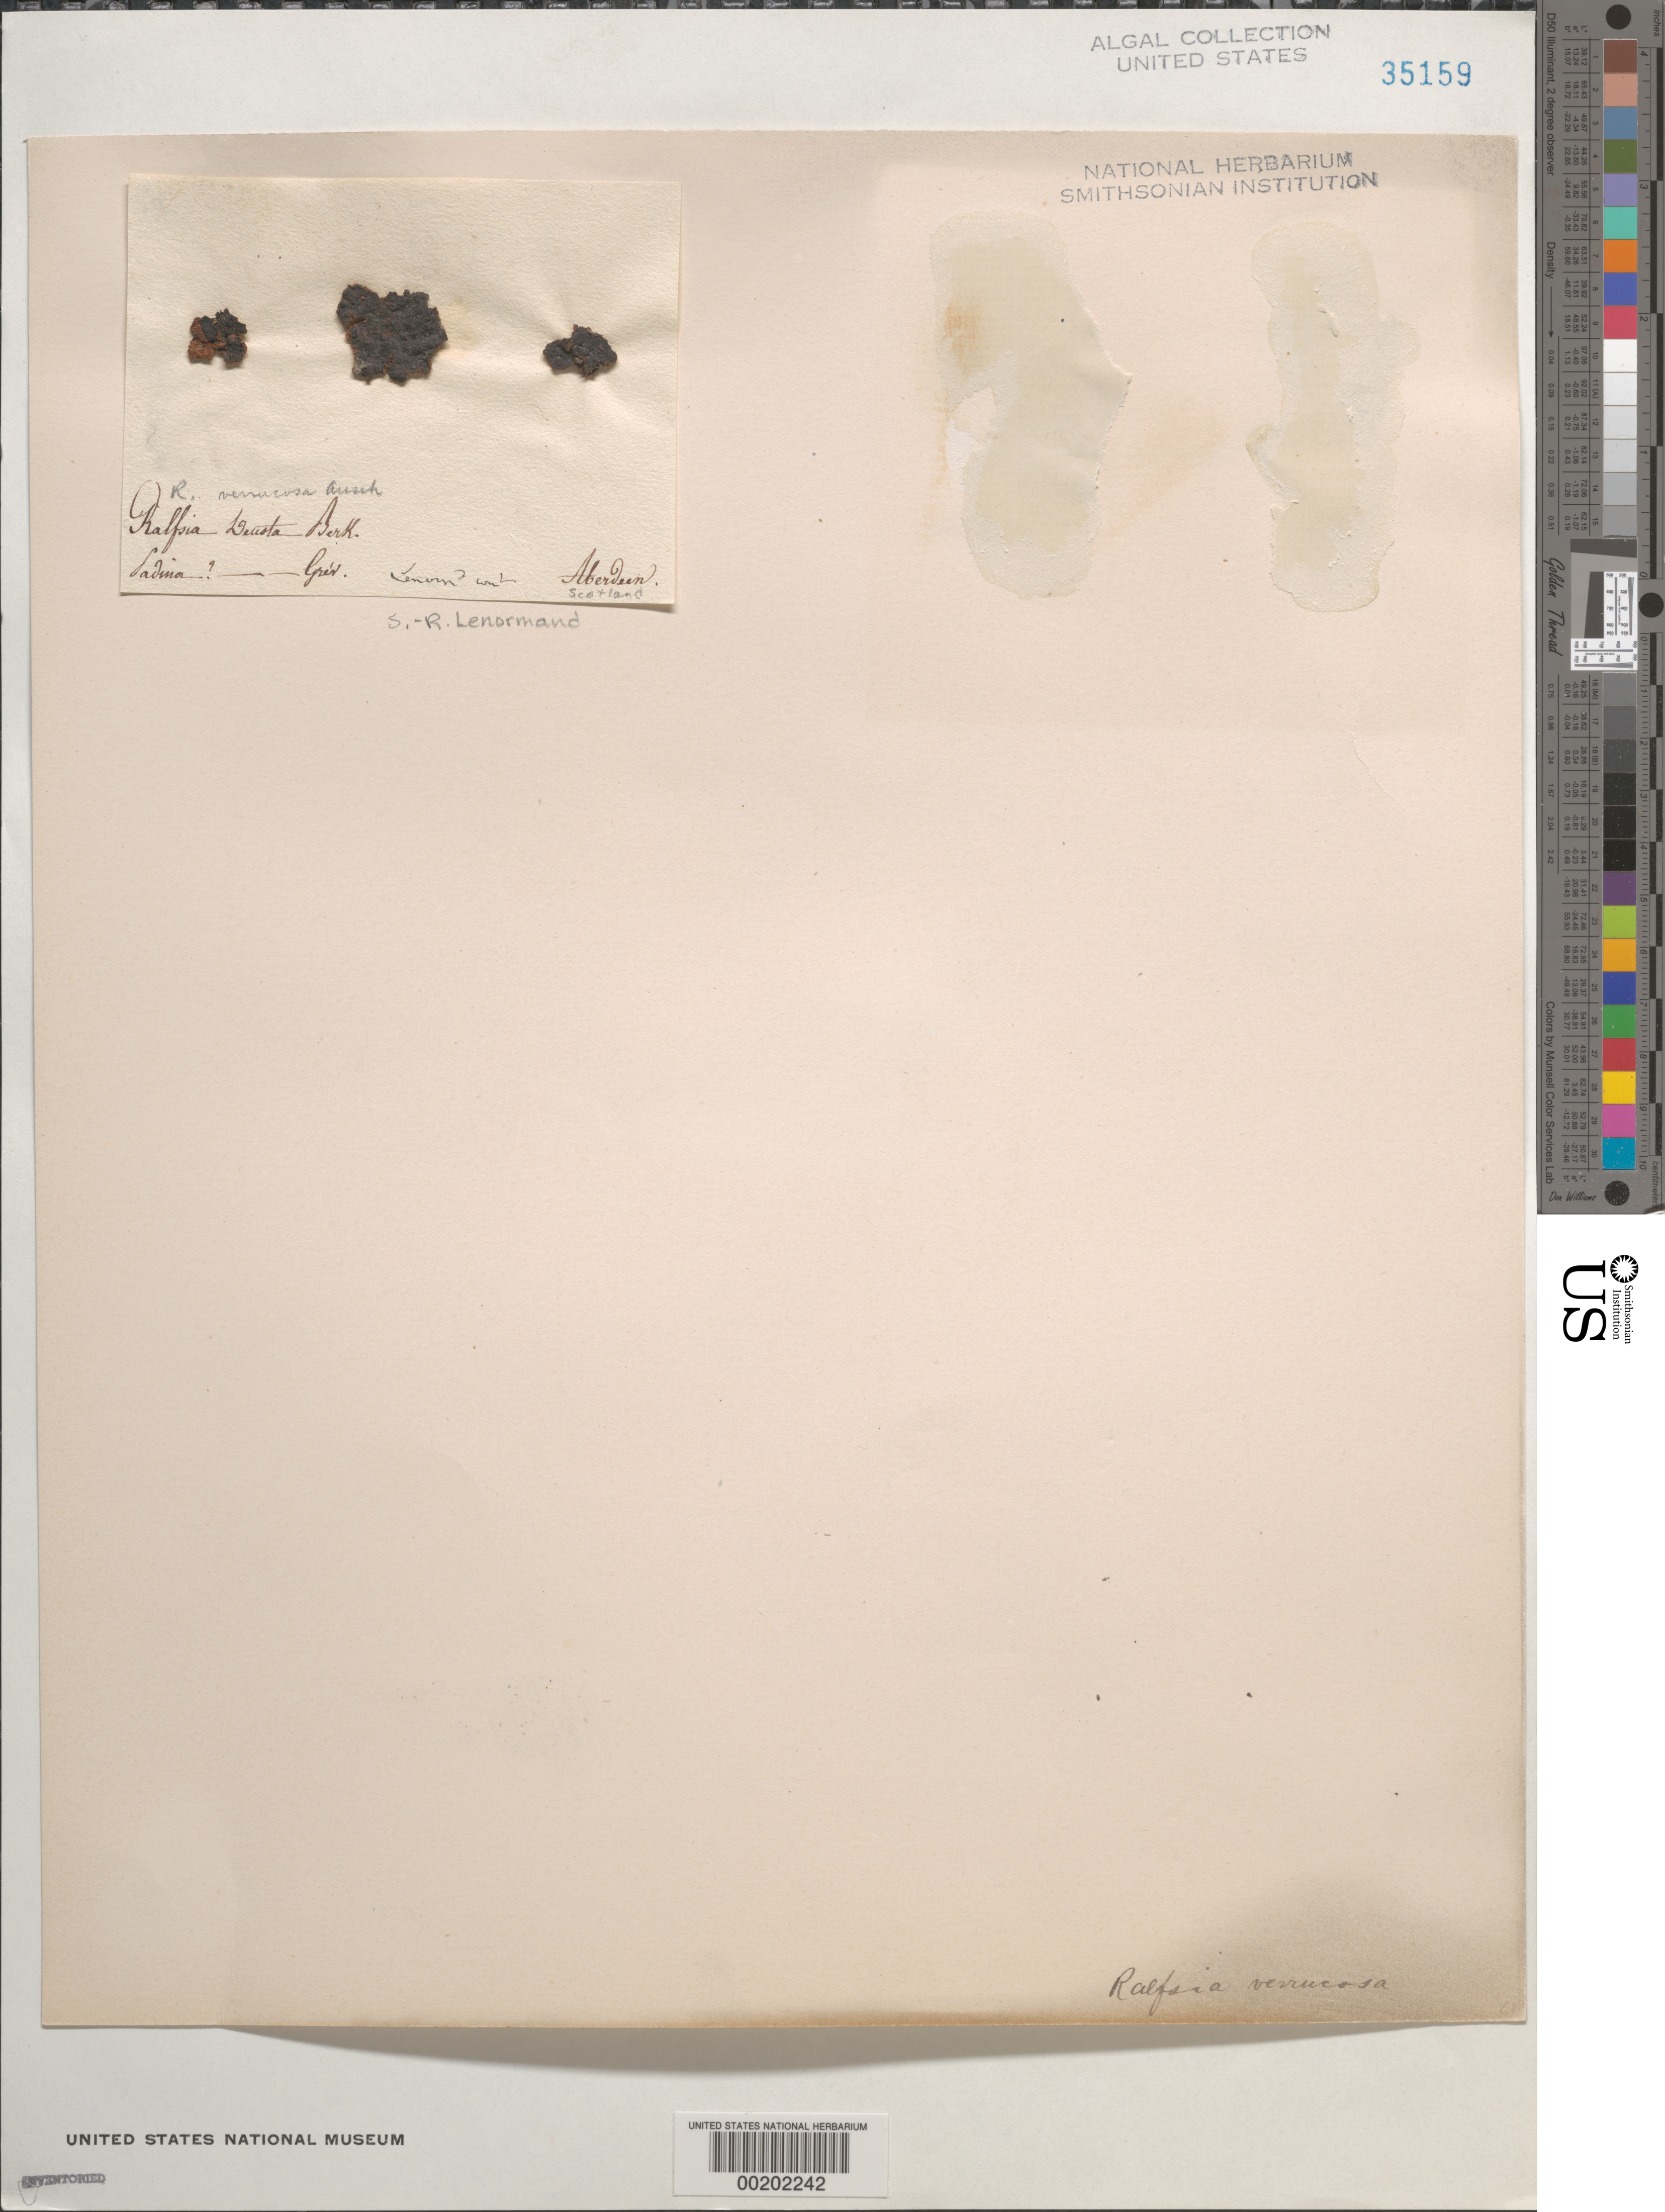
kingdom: Chromista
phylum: Ochrophyta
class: Phaeophyceae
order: Ralfsiales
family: Pseudoralfsiaceae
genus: Pseudoralfsia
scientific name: Pseudoralfsia verrucosa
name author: (Aresch.) Parente et al.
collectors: S. Lenormand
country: United Kingdom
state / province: Scotland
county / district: Grampian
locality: Aberdeen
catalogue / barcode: US 35159